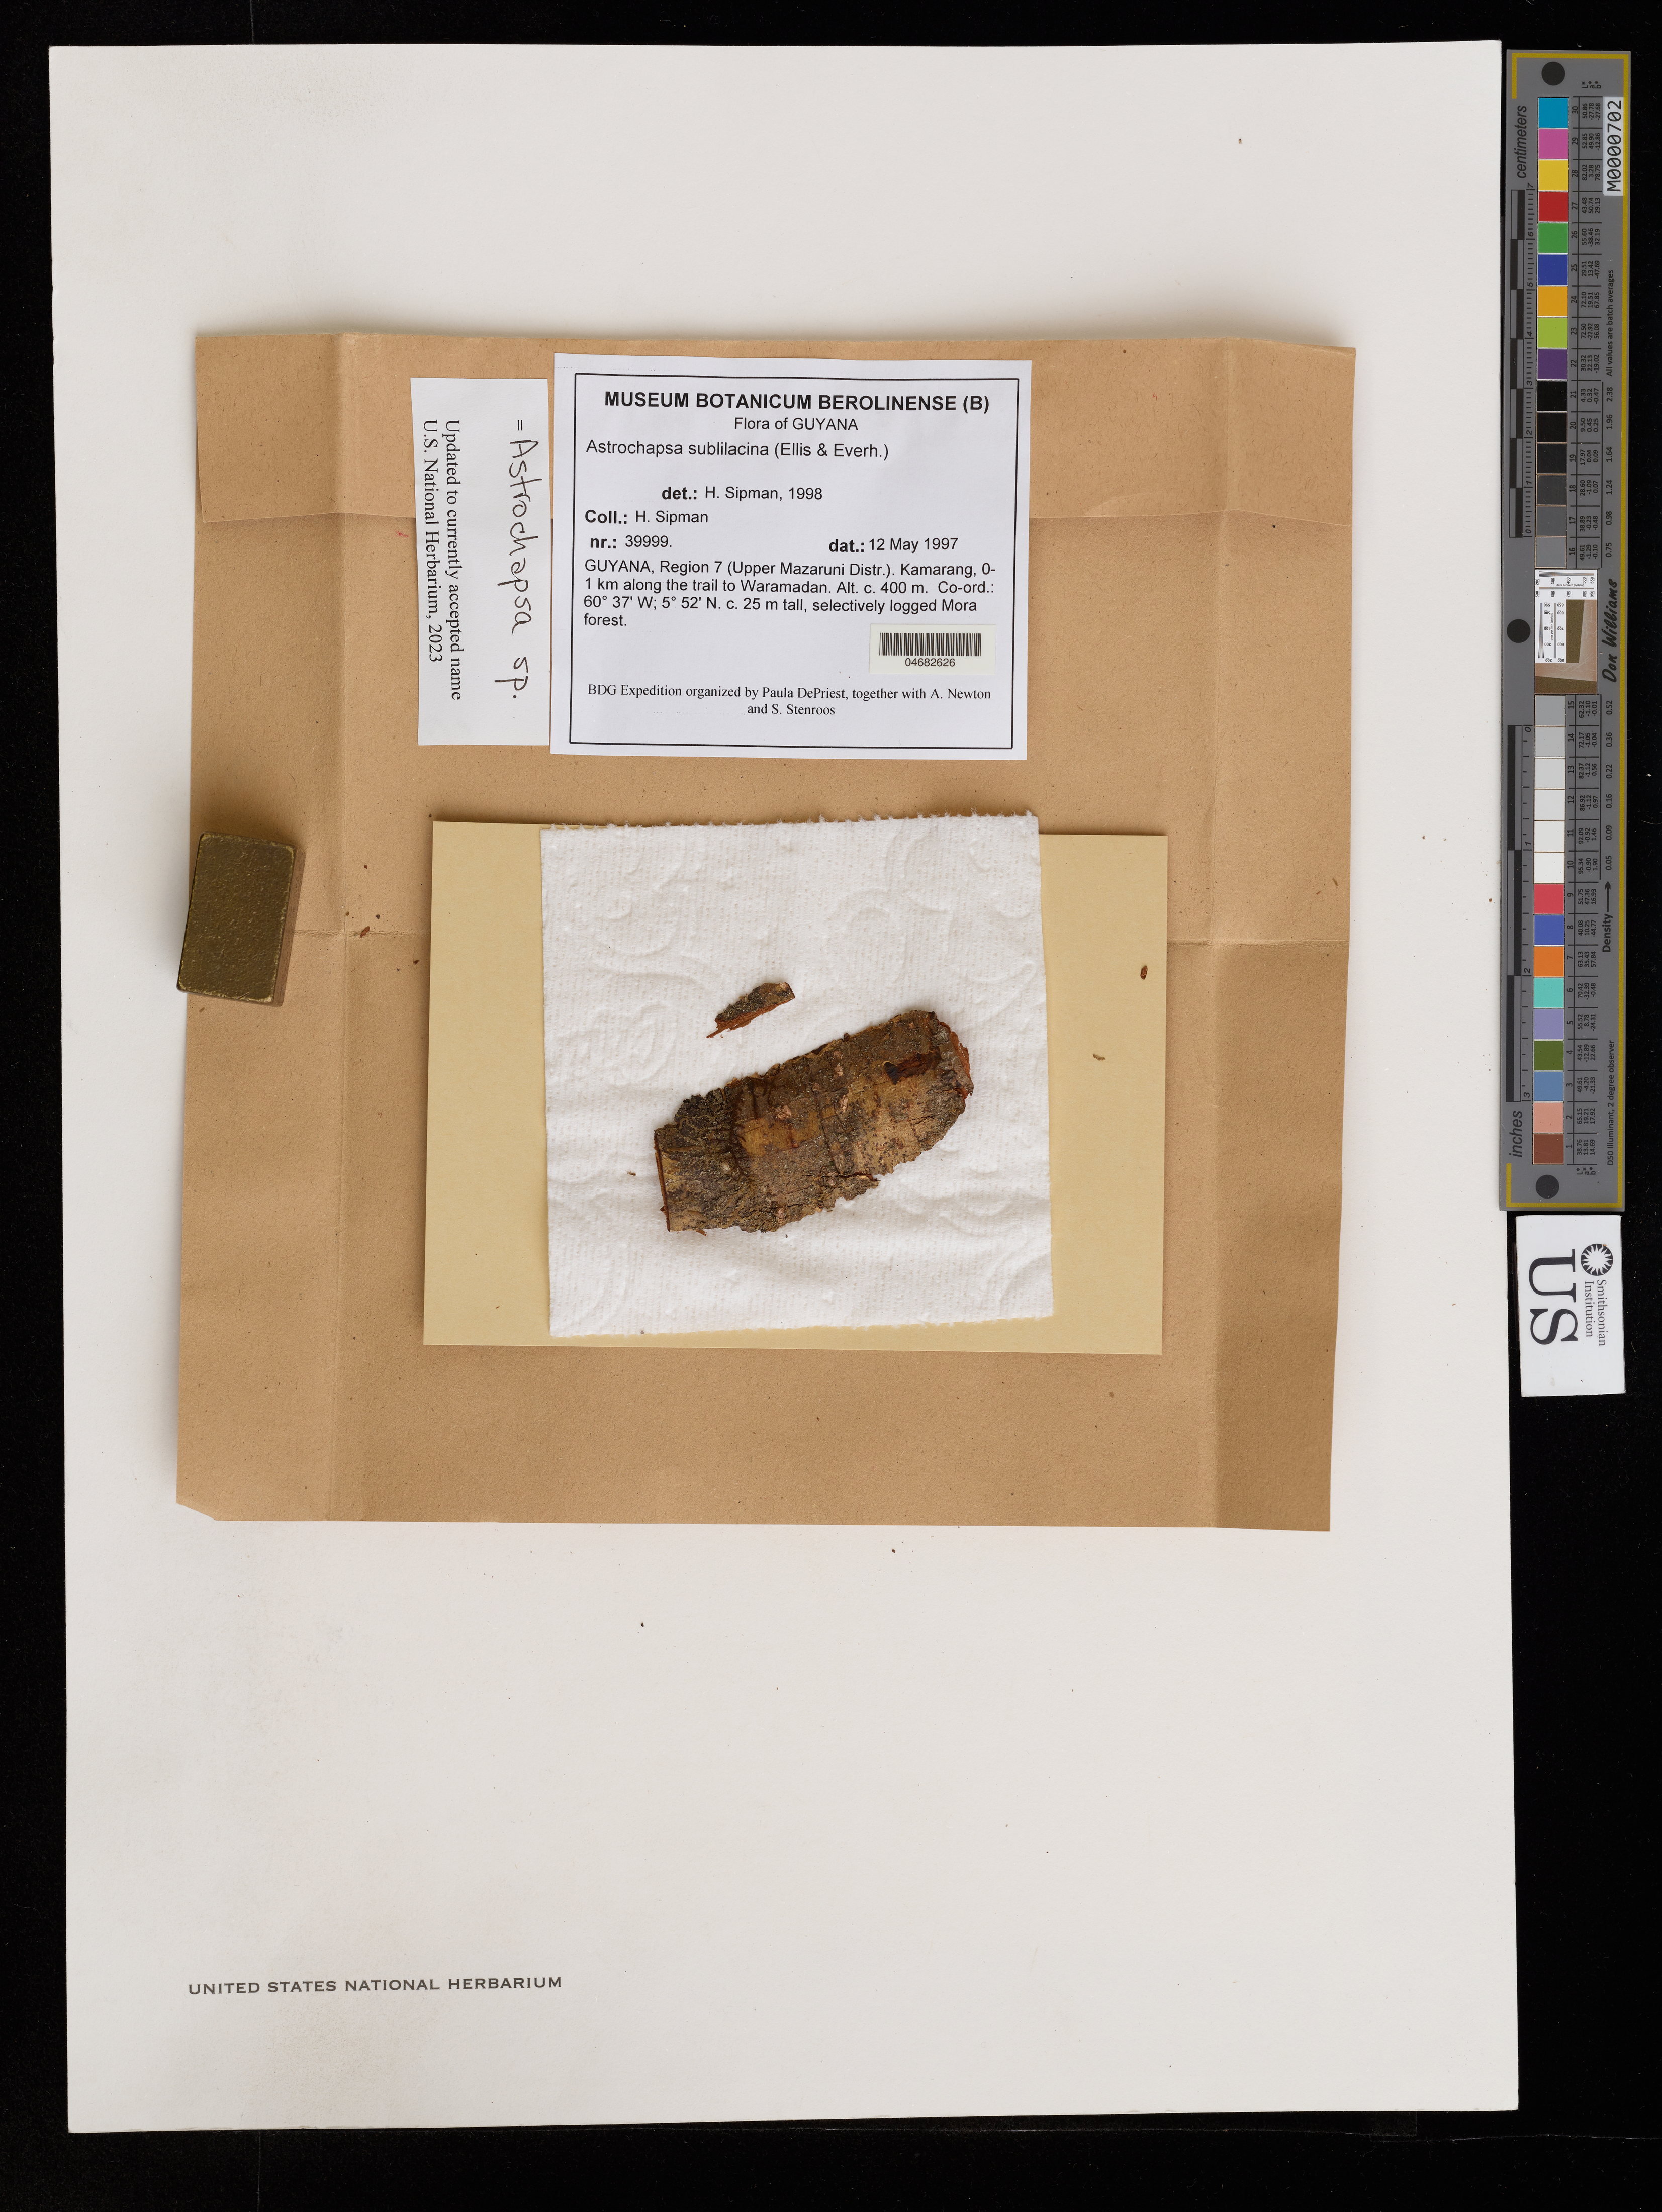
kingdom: Fungi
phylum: Ascomycota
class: Lecanoromycetes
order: Ostropales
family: Graphidaceae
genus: Astrochapsa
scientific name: Astrochapsa sp.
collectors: H. Sipman et al.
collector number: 39999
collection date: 1997-05-12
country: Guyana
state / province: Mazaruni-Potaro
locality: Upper Mazaruni Distr. Region 7. Kamarang, O-1 km along the trail to Waramadan.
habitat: Selectively logged Mora forest, c. 25 m tall.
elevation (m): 400